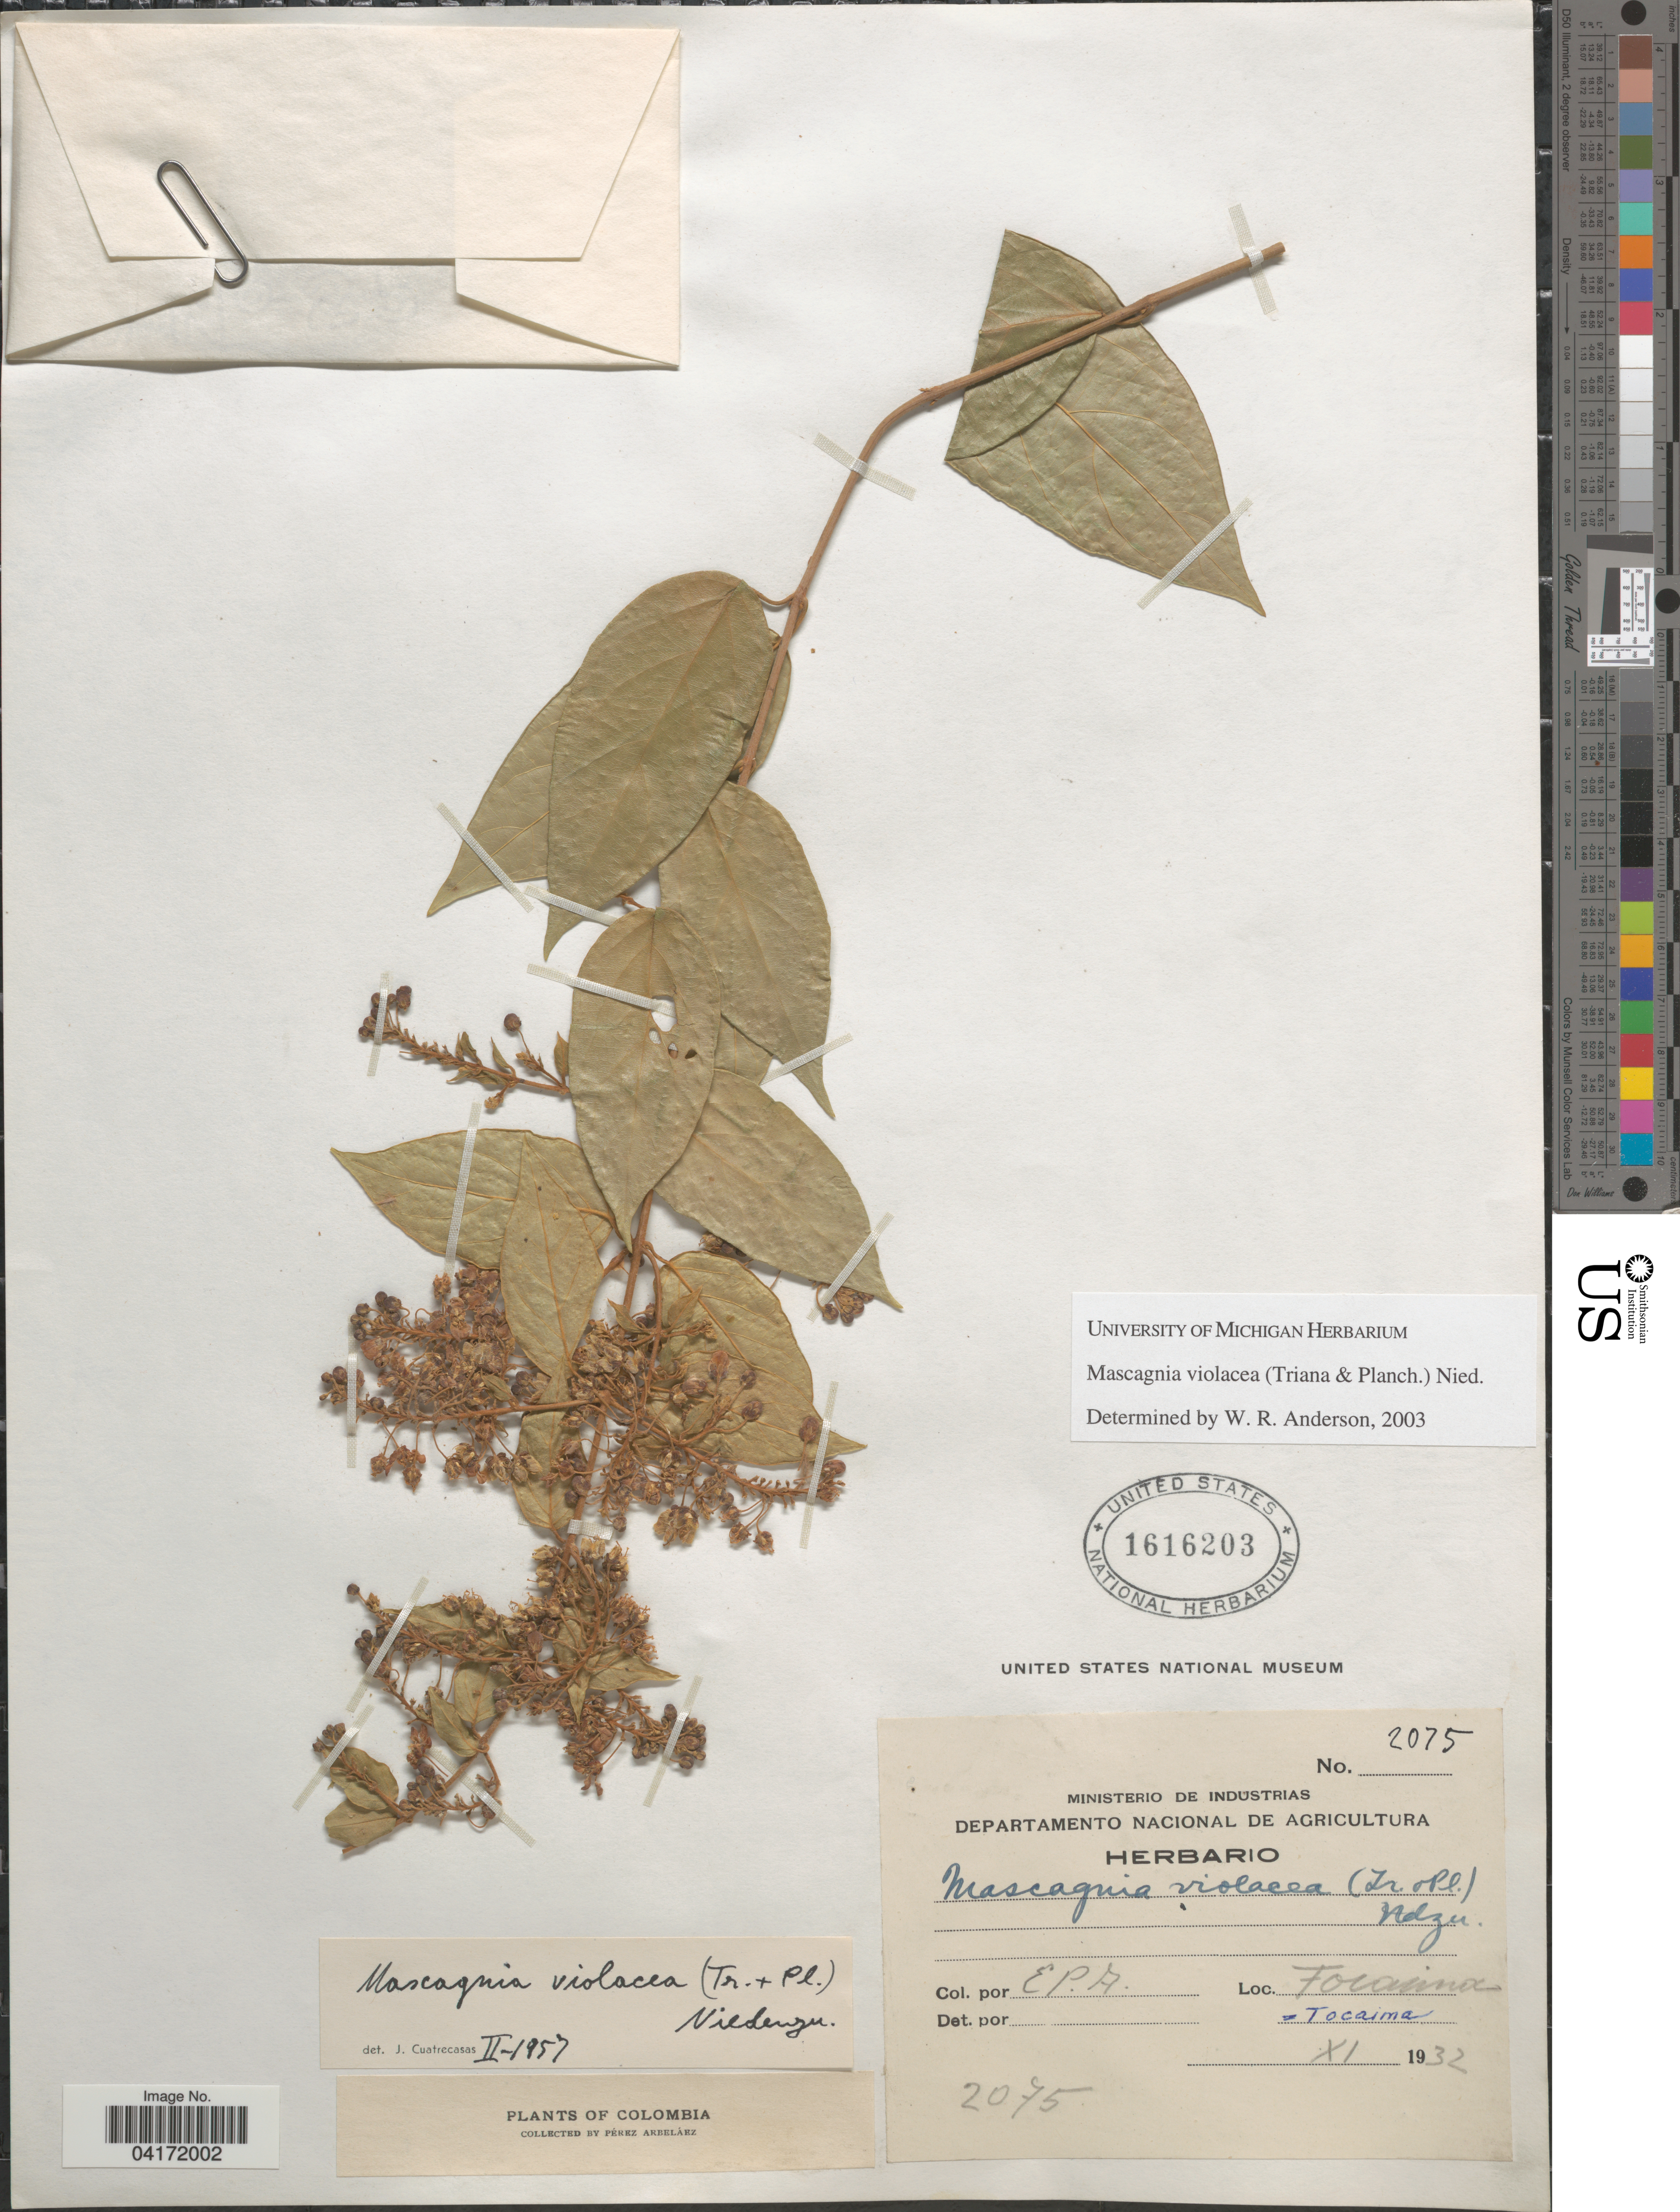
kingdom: Plantae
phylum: Tracheophyta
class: Magnoliopsida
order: Malpighiales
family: Malpighiaceae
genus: Mascagnia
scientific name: Mascagnia violacea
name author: (Triana & Planch.) Nied.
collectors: E. Pérez Arbeláez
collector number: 2075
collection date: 1932-11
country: Colombia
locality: Tocaima.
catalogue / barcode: US 1616203